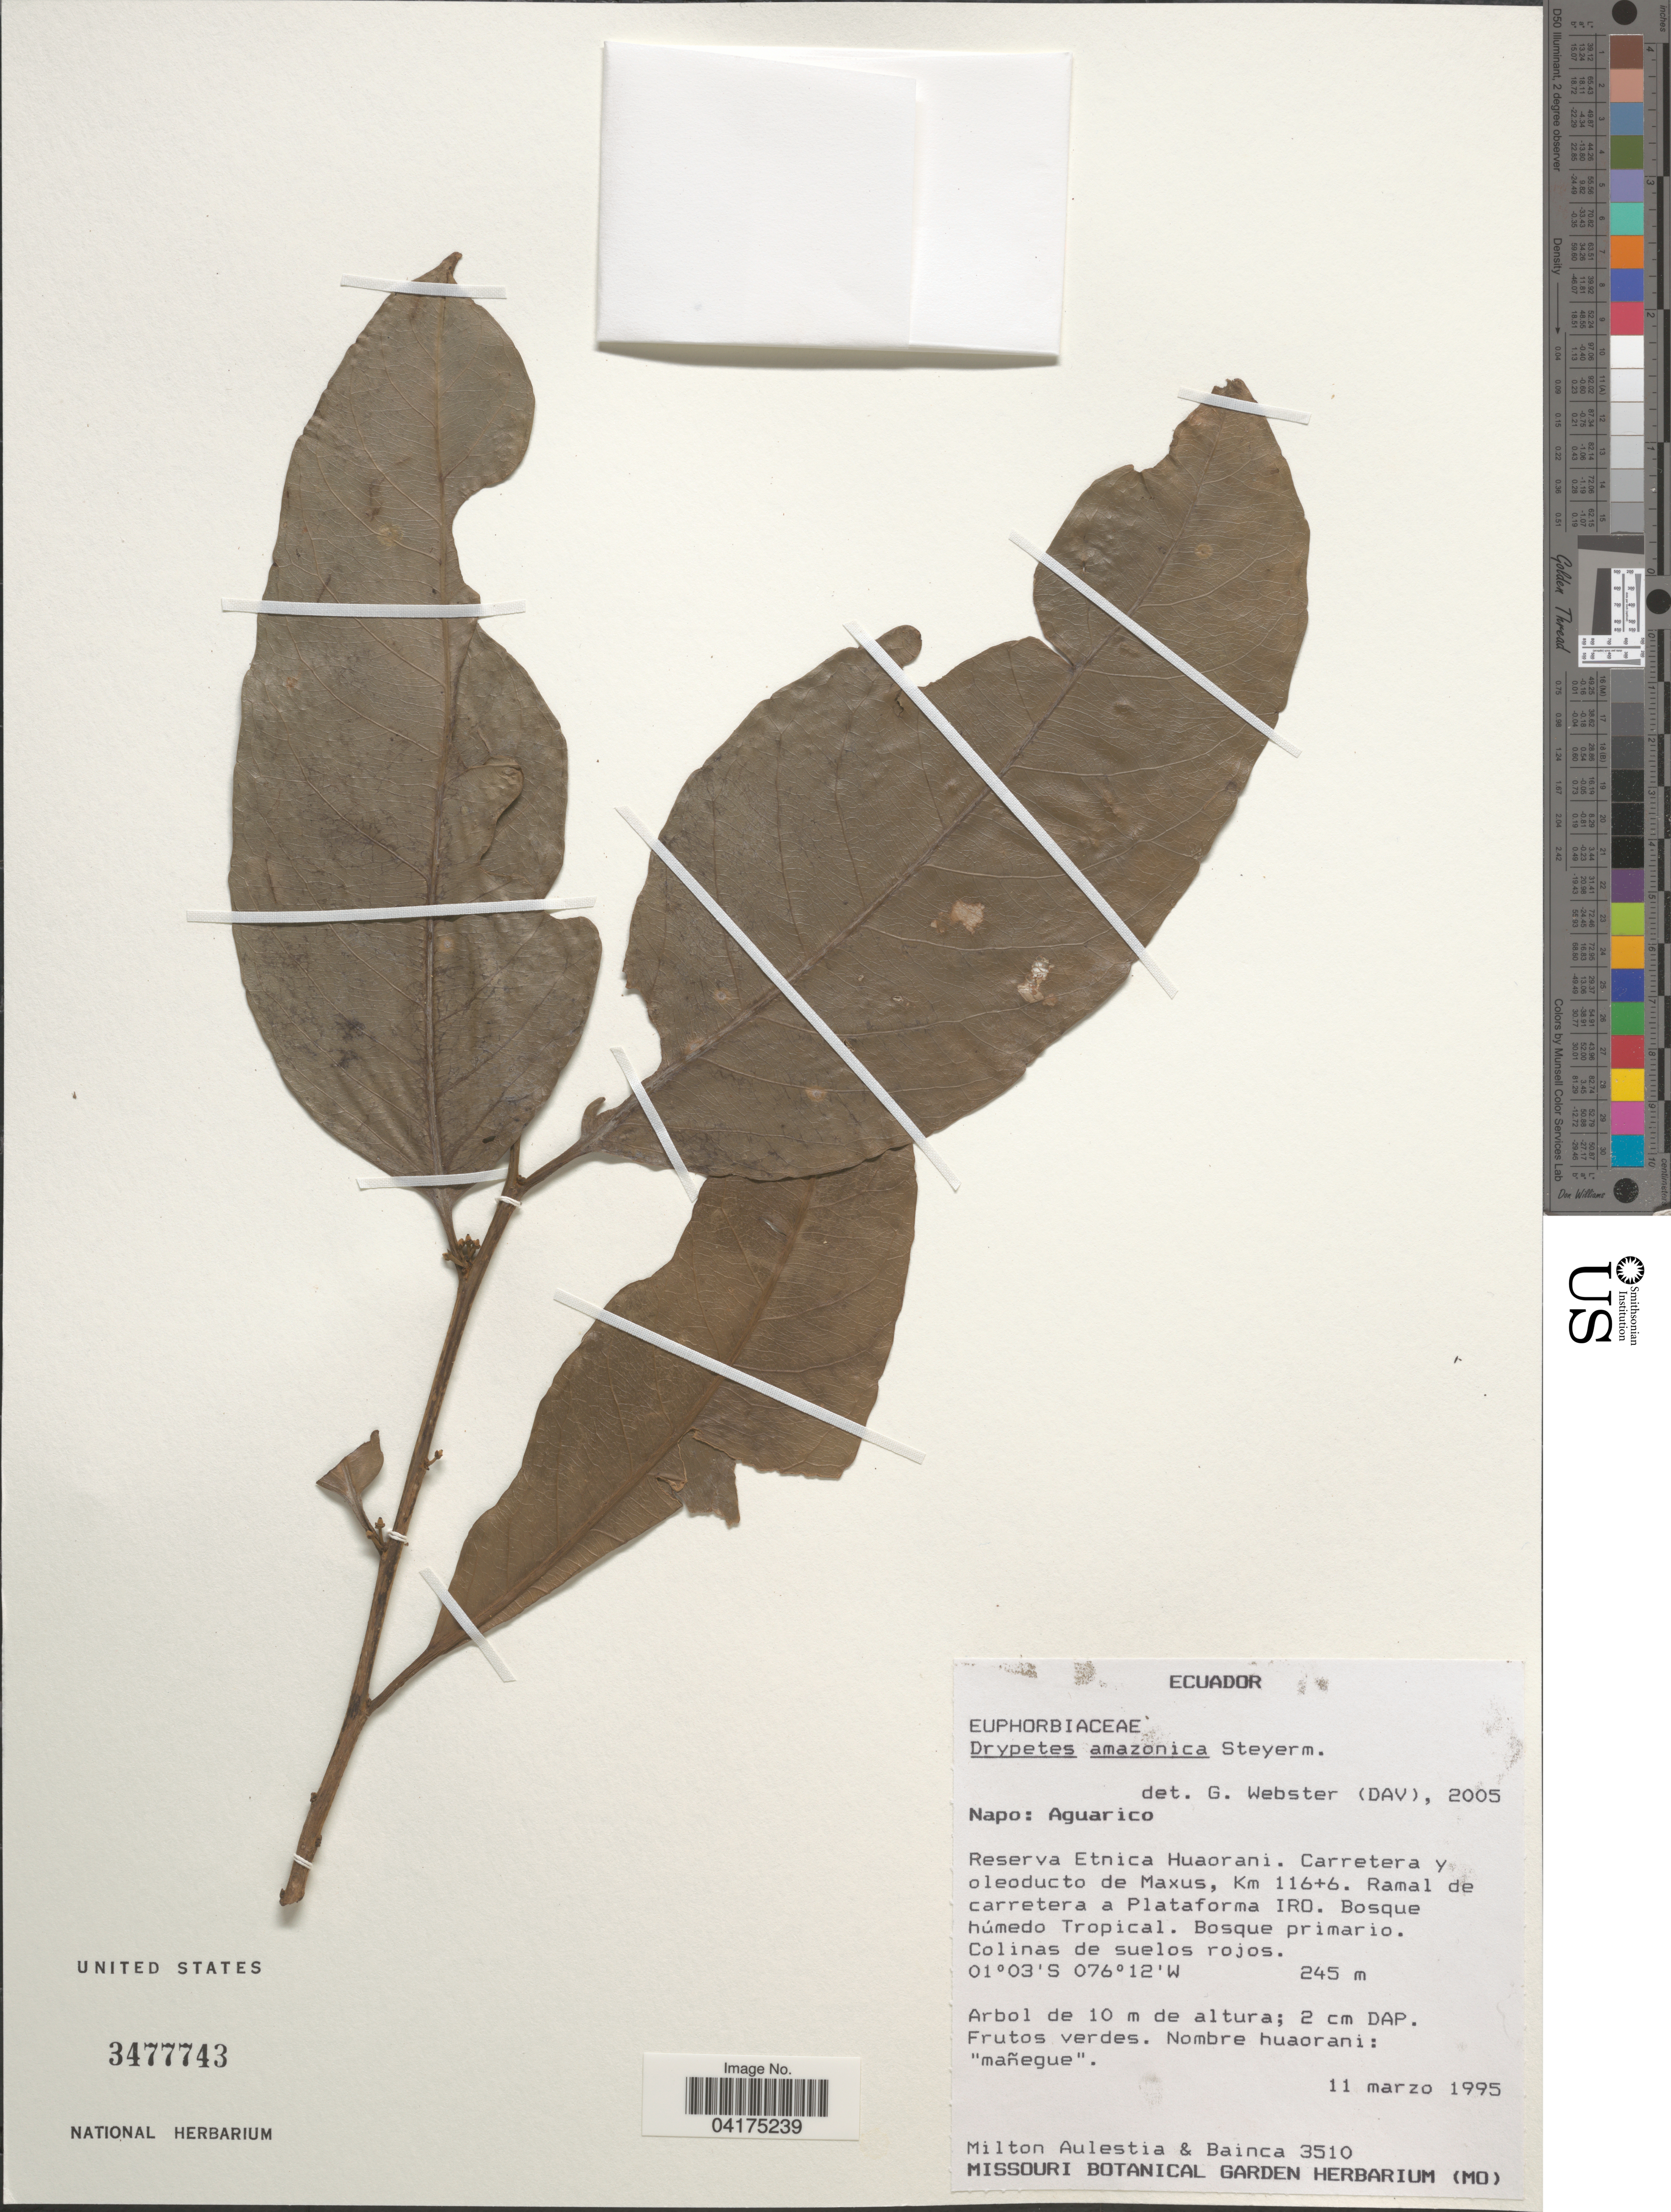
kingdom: Plantae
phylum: Tracheophyta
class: Magnoliopsida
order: Malpighiales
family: Putranjivaceae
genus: Drypetes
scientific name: Drypetes amazonica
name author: Steyerm.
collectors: M. Aulestia & -. Bainca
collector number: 3510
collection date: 1995-03-11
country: Ecuador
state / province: Napo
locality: Aguarico. Reserva Etnica Huaorani. Carretera y oleoducto de Maxus, Km 116+6. Ramal de carretera a Plataforma IRO.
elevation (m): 245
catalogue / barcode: US 3477743